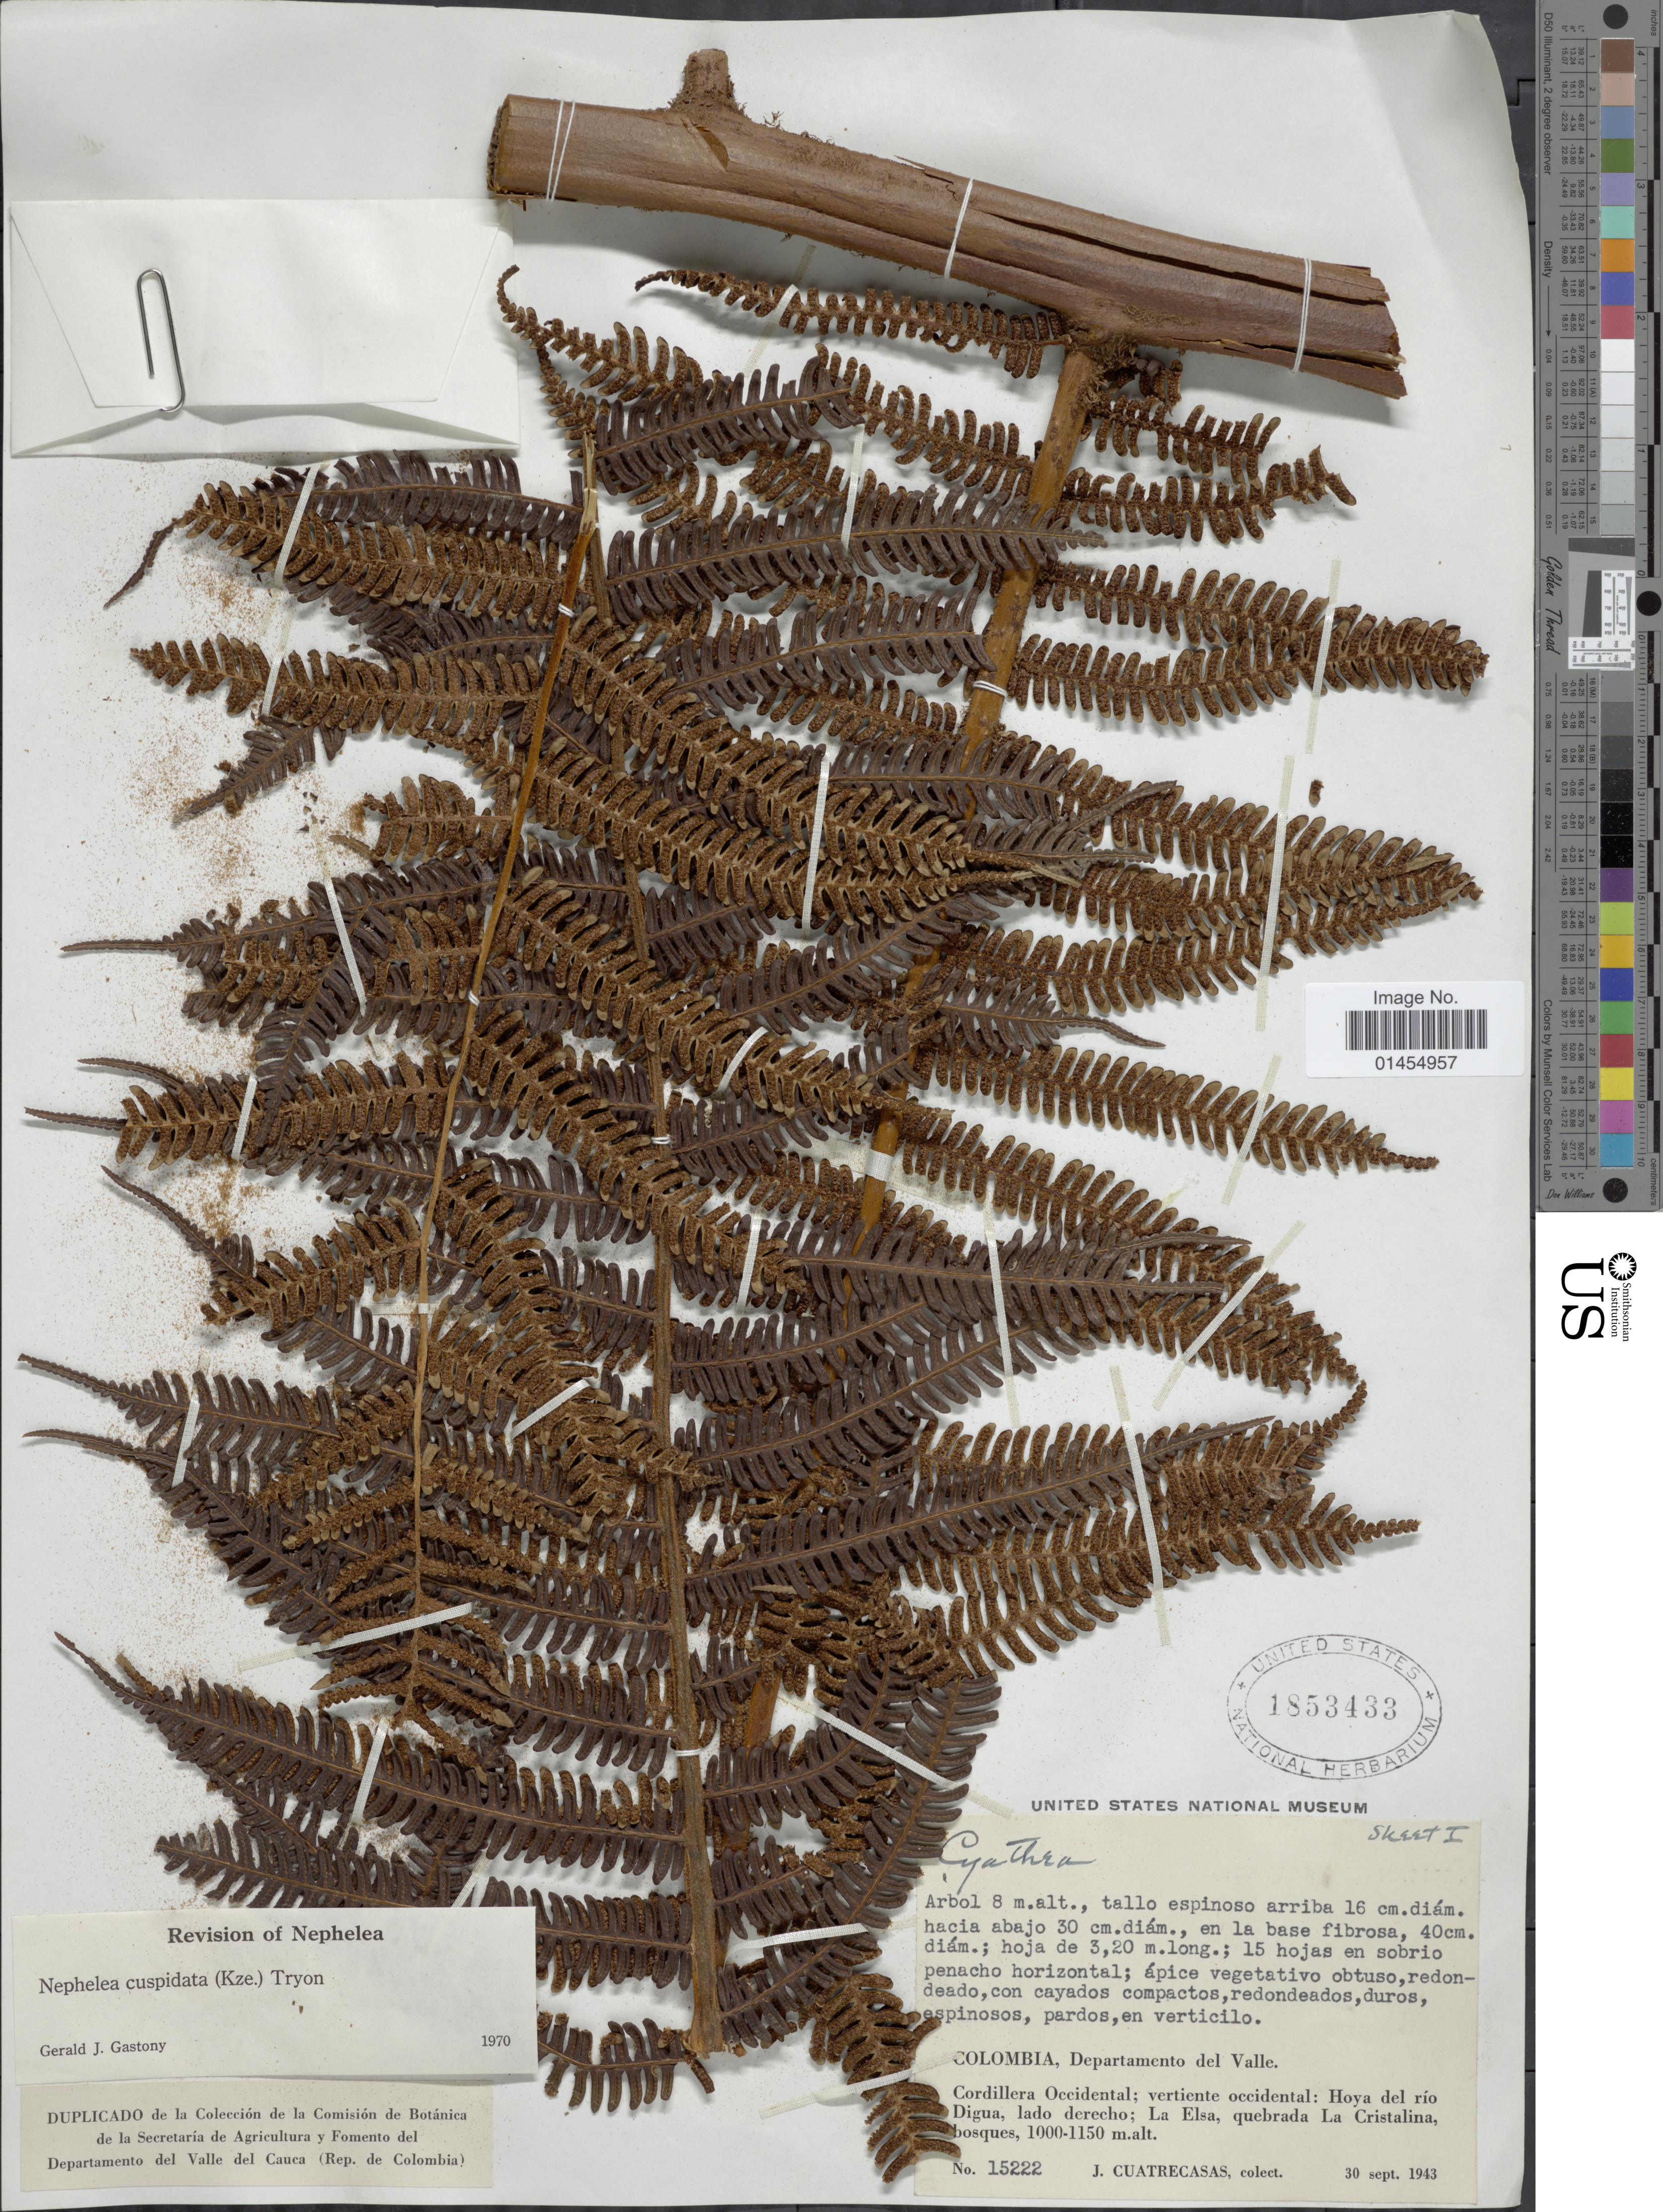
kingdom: Plantae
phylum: Tracheophyta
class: Polypodiopsida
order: Cyatheales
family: Cyatheaceae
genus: Alsophila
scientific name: Alsophila cuspidata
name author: (Kunze) D.S. Conant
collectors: J. Cuatrecasas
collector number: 15222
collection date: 1943-09-30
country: Colombia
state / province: Valle del Cauca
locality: Departamento del Valle. Cordillera Occidental; vertiente occidental: Hoya del río Digua, lado derecho; La Elsa, quebrada La Cristalina, bosques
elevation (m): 1000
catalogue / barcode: US 1853433